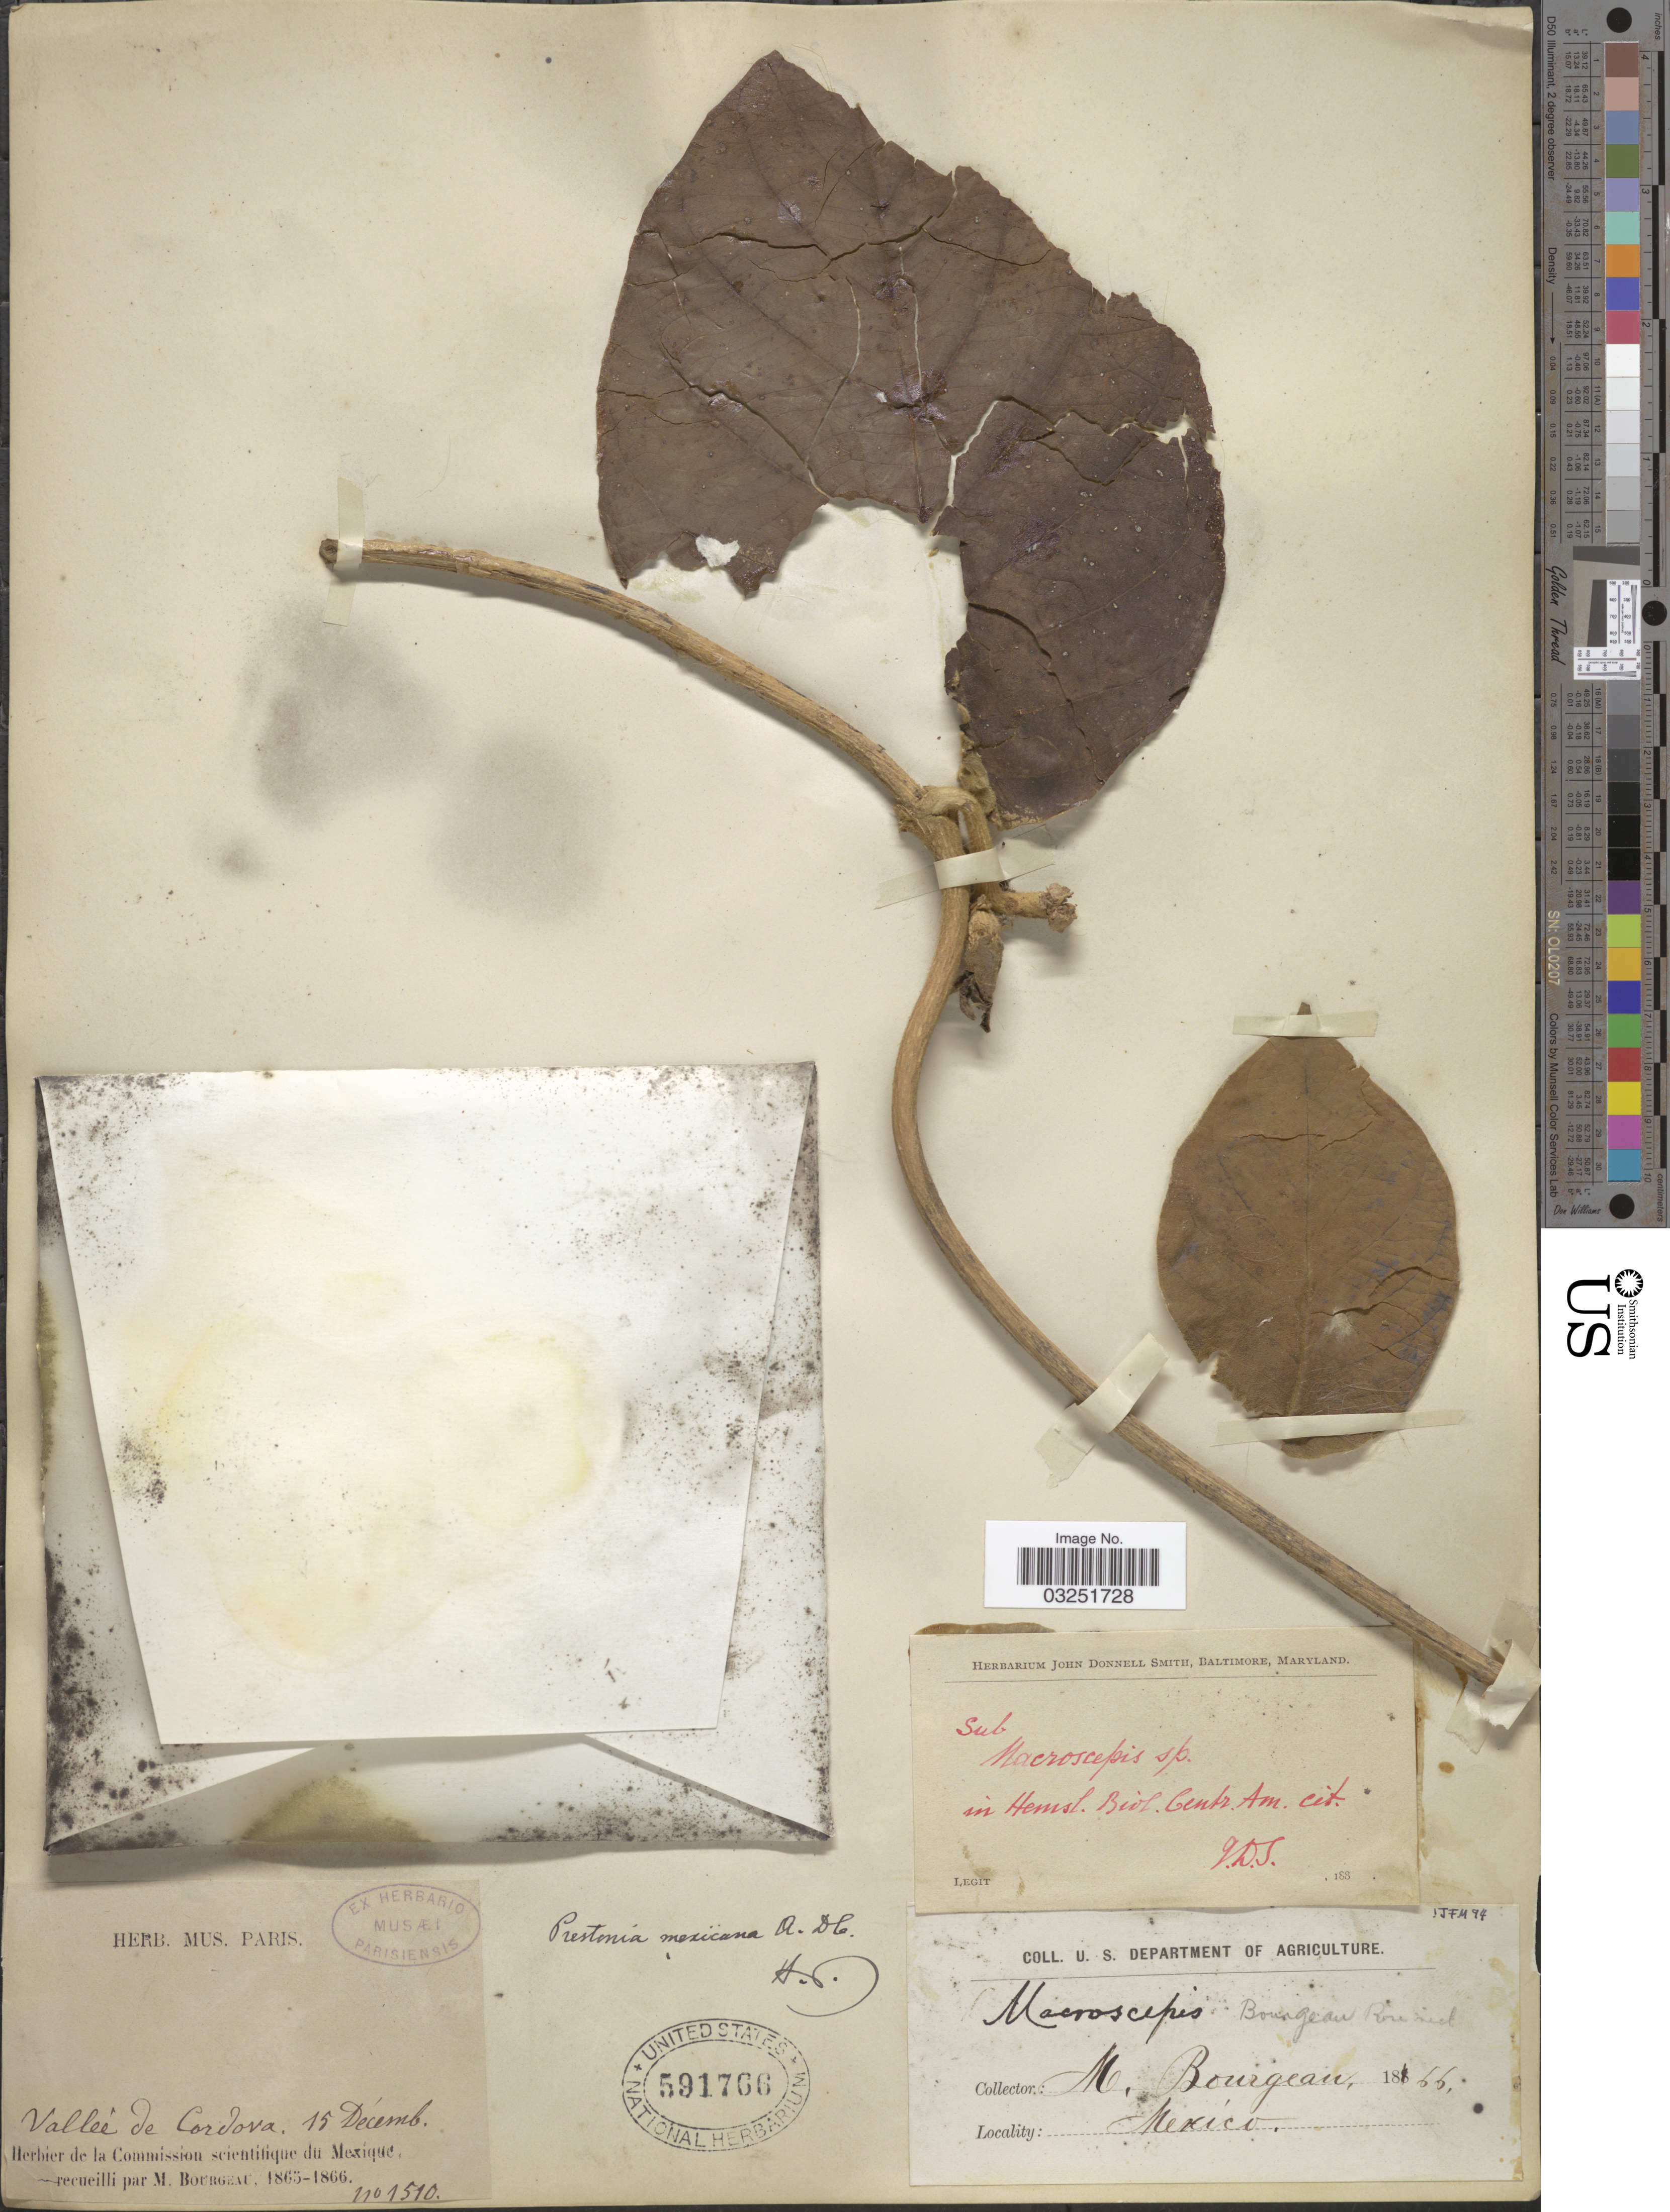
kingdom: Plantae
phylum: Tracheophyta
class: Magnoliopsida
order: Gentianales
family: Apocynaceae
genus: Prestonia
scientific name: Prestonia mexicana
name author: DC.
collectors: M. Bourgeau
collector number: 1510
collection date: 1866-12-15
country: Mexico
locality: Vallée de Cordova.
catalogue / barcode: US 591766